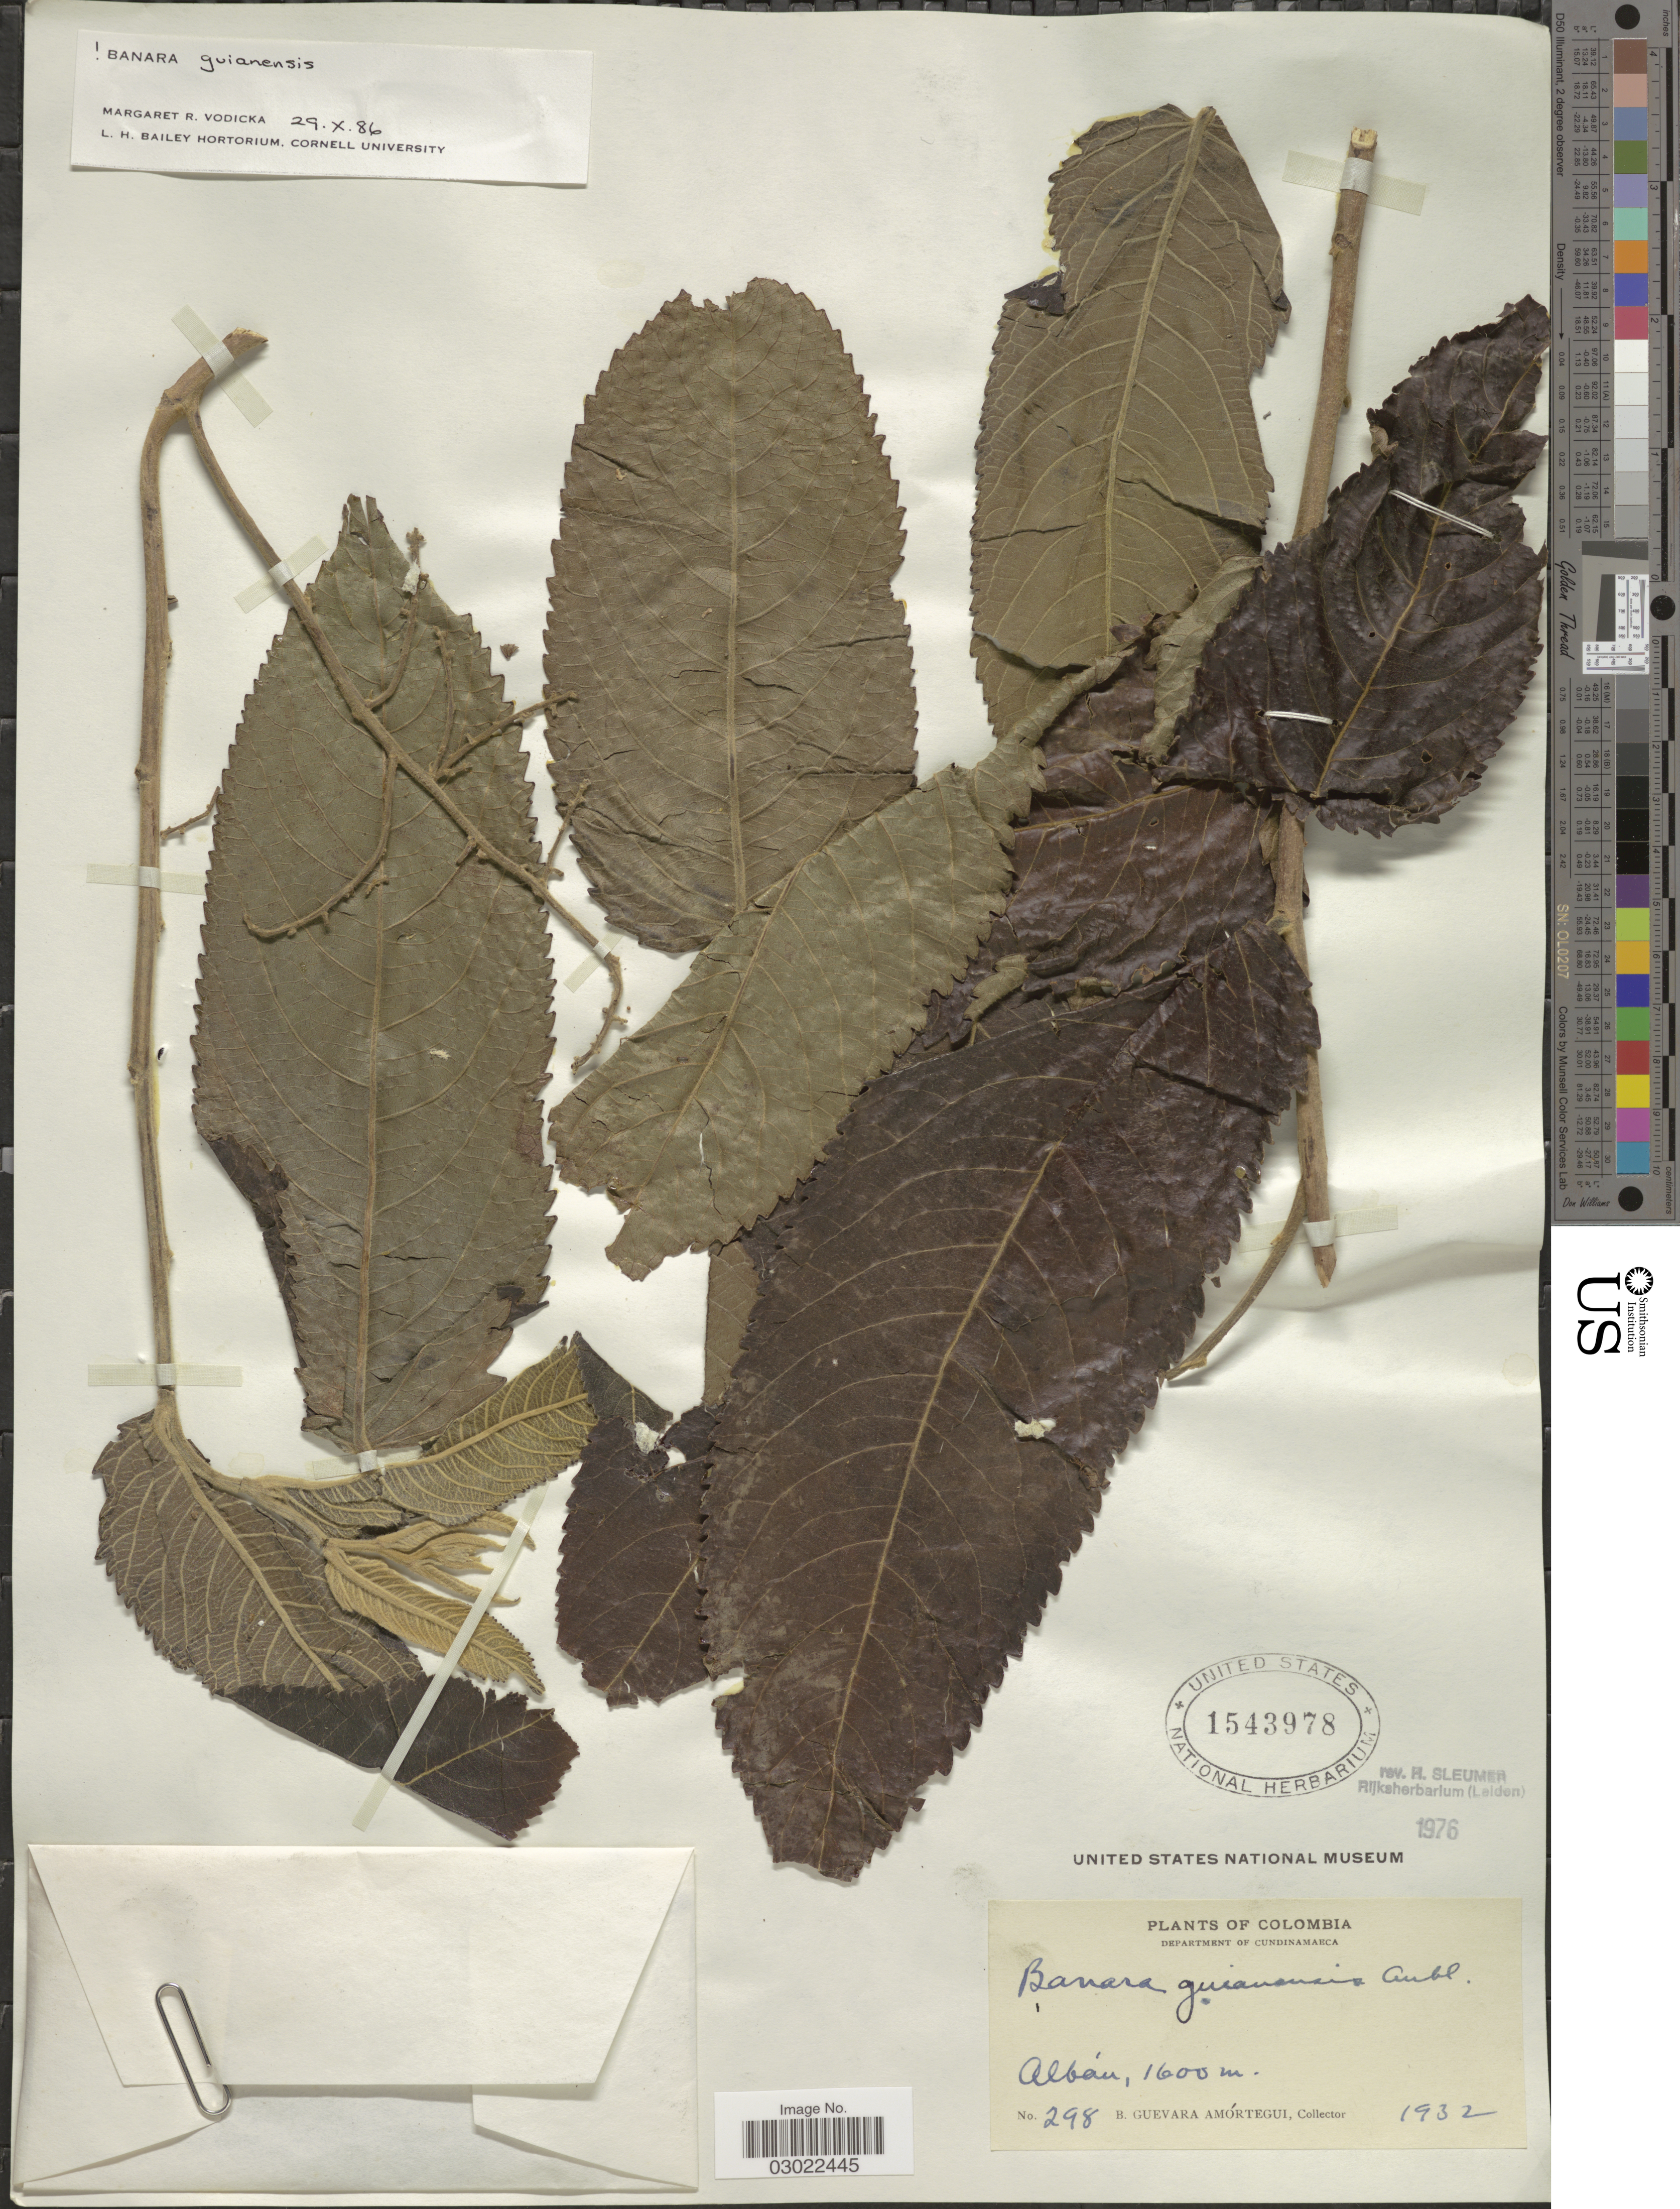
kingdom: Plantae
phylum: Tracheophyta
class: Magnoliopsida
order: Malpighiales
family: Salicaceae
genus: Banara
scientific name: Banara guianensis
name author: Aubl.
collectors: B. Guevara Amortegui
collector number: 298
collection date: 1932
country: Colombia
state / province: Cundinamarca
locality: Department of Cundinamarca. Albán.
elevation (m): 1600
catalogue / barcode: US 1543978